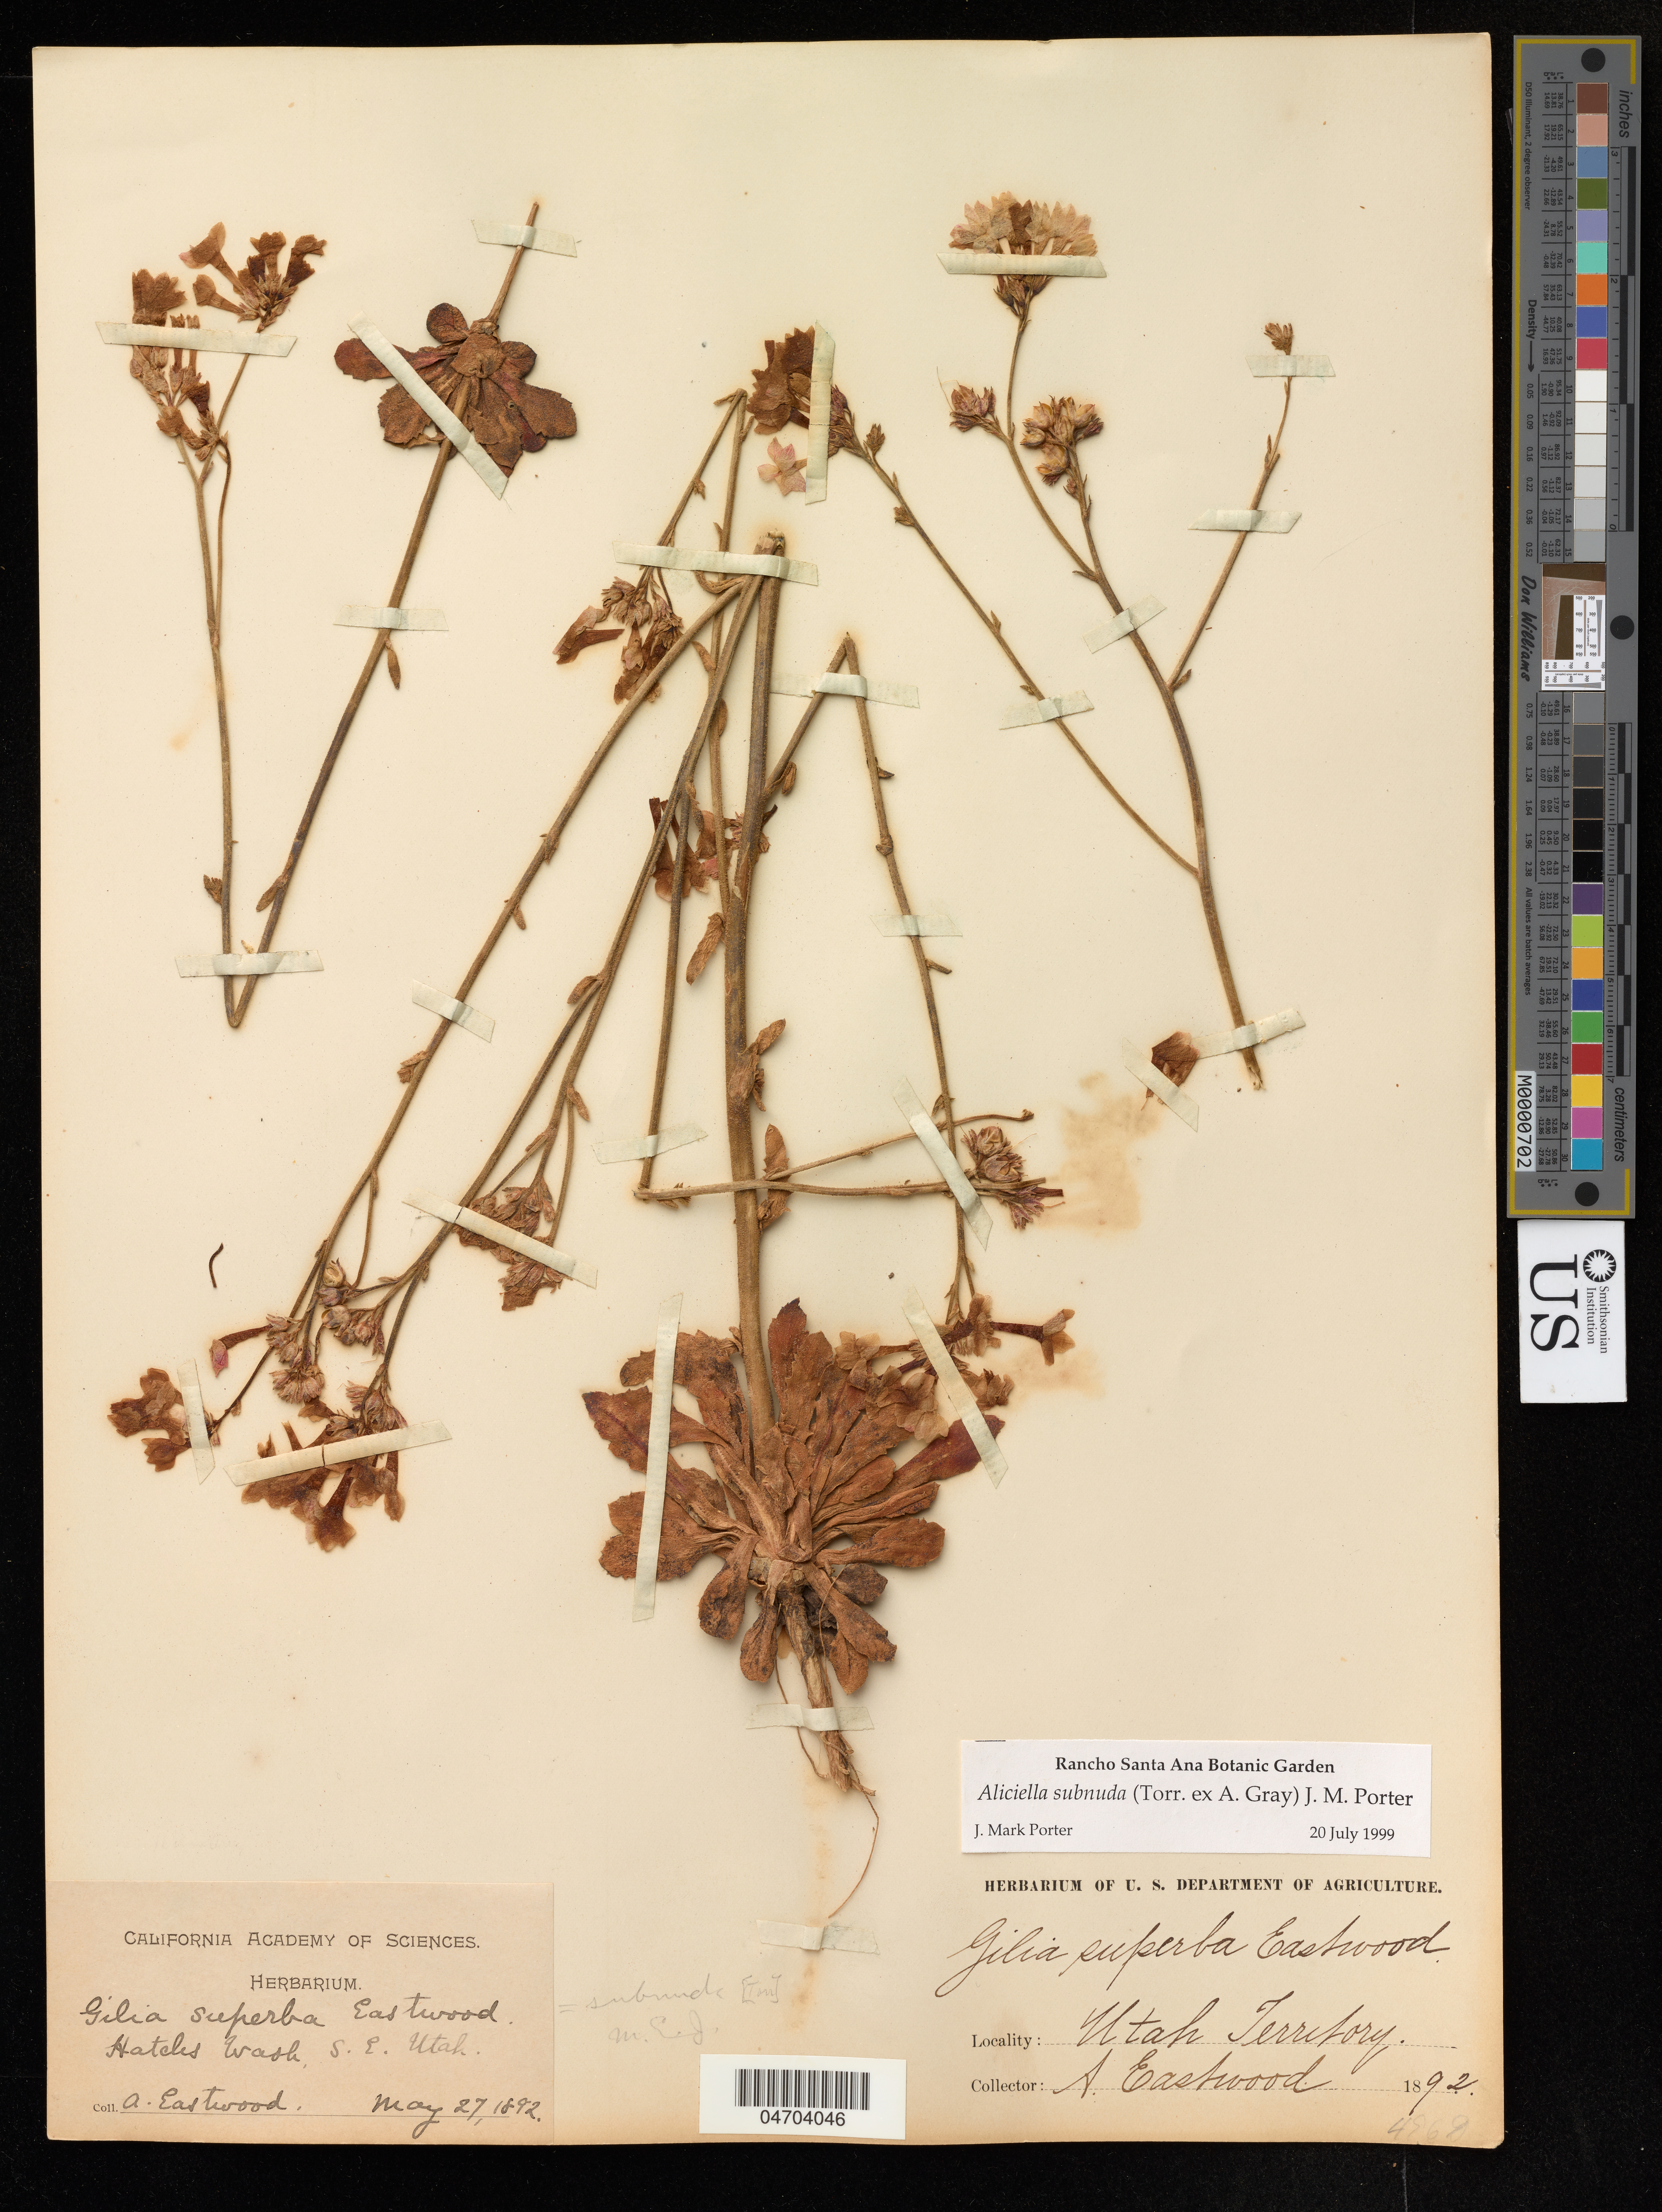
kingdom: Plantae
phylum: Tracheophyta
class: Magnoliopsida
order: Ericales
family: Polemoniaceae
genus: Aliciella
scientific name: Aliciella subnuda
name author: (Torr. ex A. Gray) J.M. Porter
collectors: A. Eastwood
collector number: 4968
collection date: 1892-05-27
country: United States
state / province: Utah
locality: S. E., Hatch Wash.